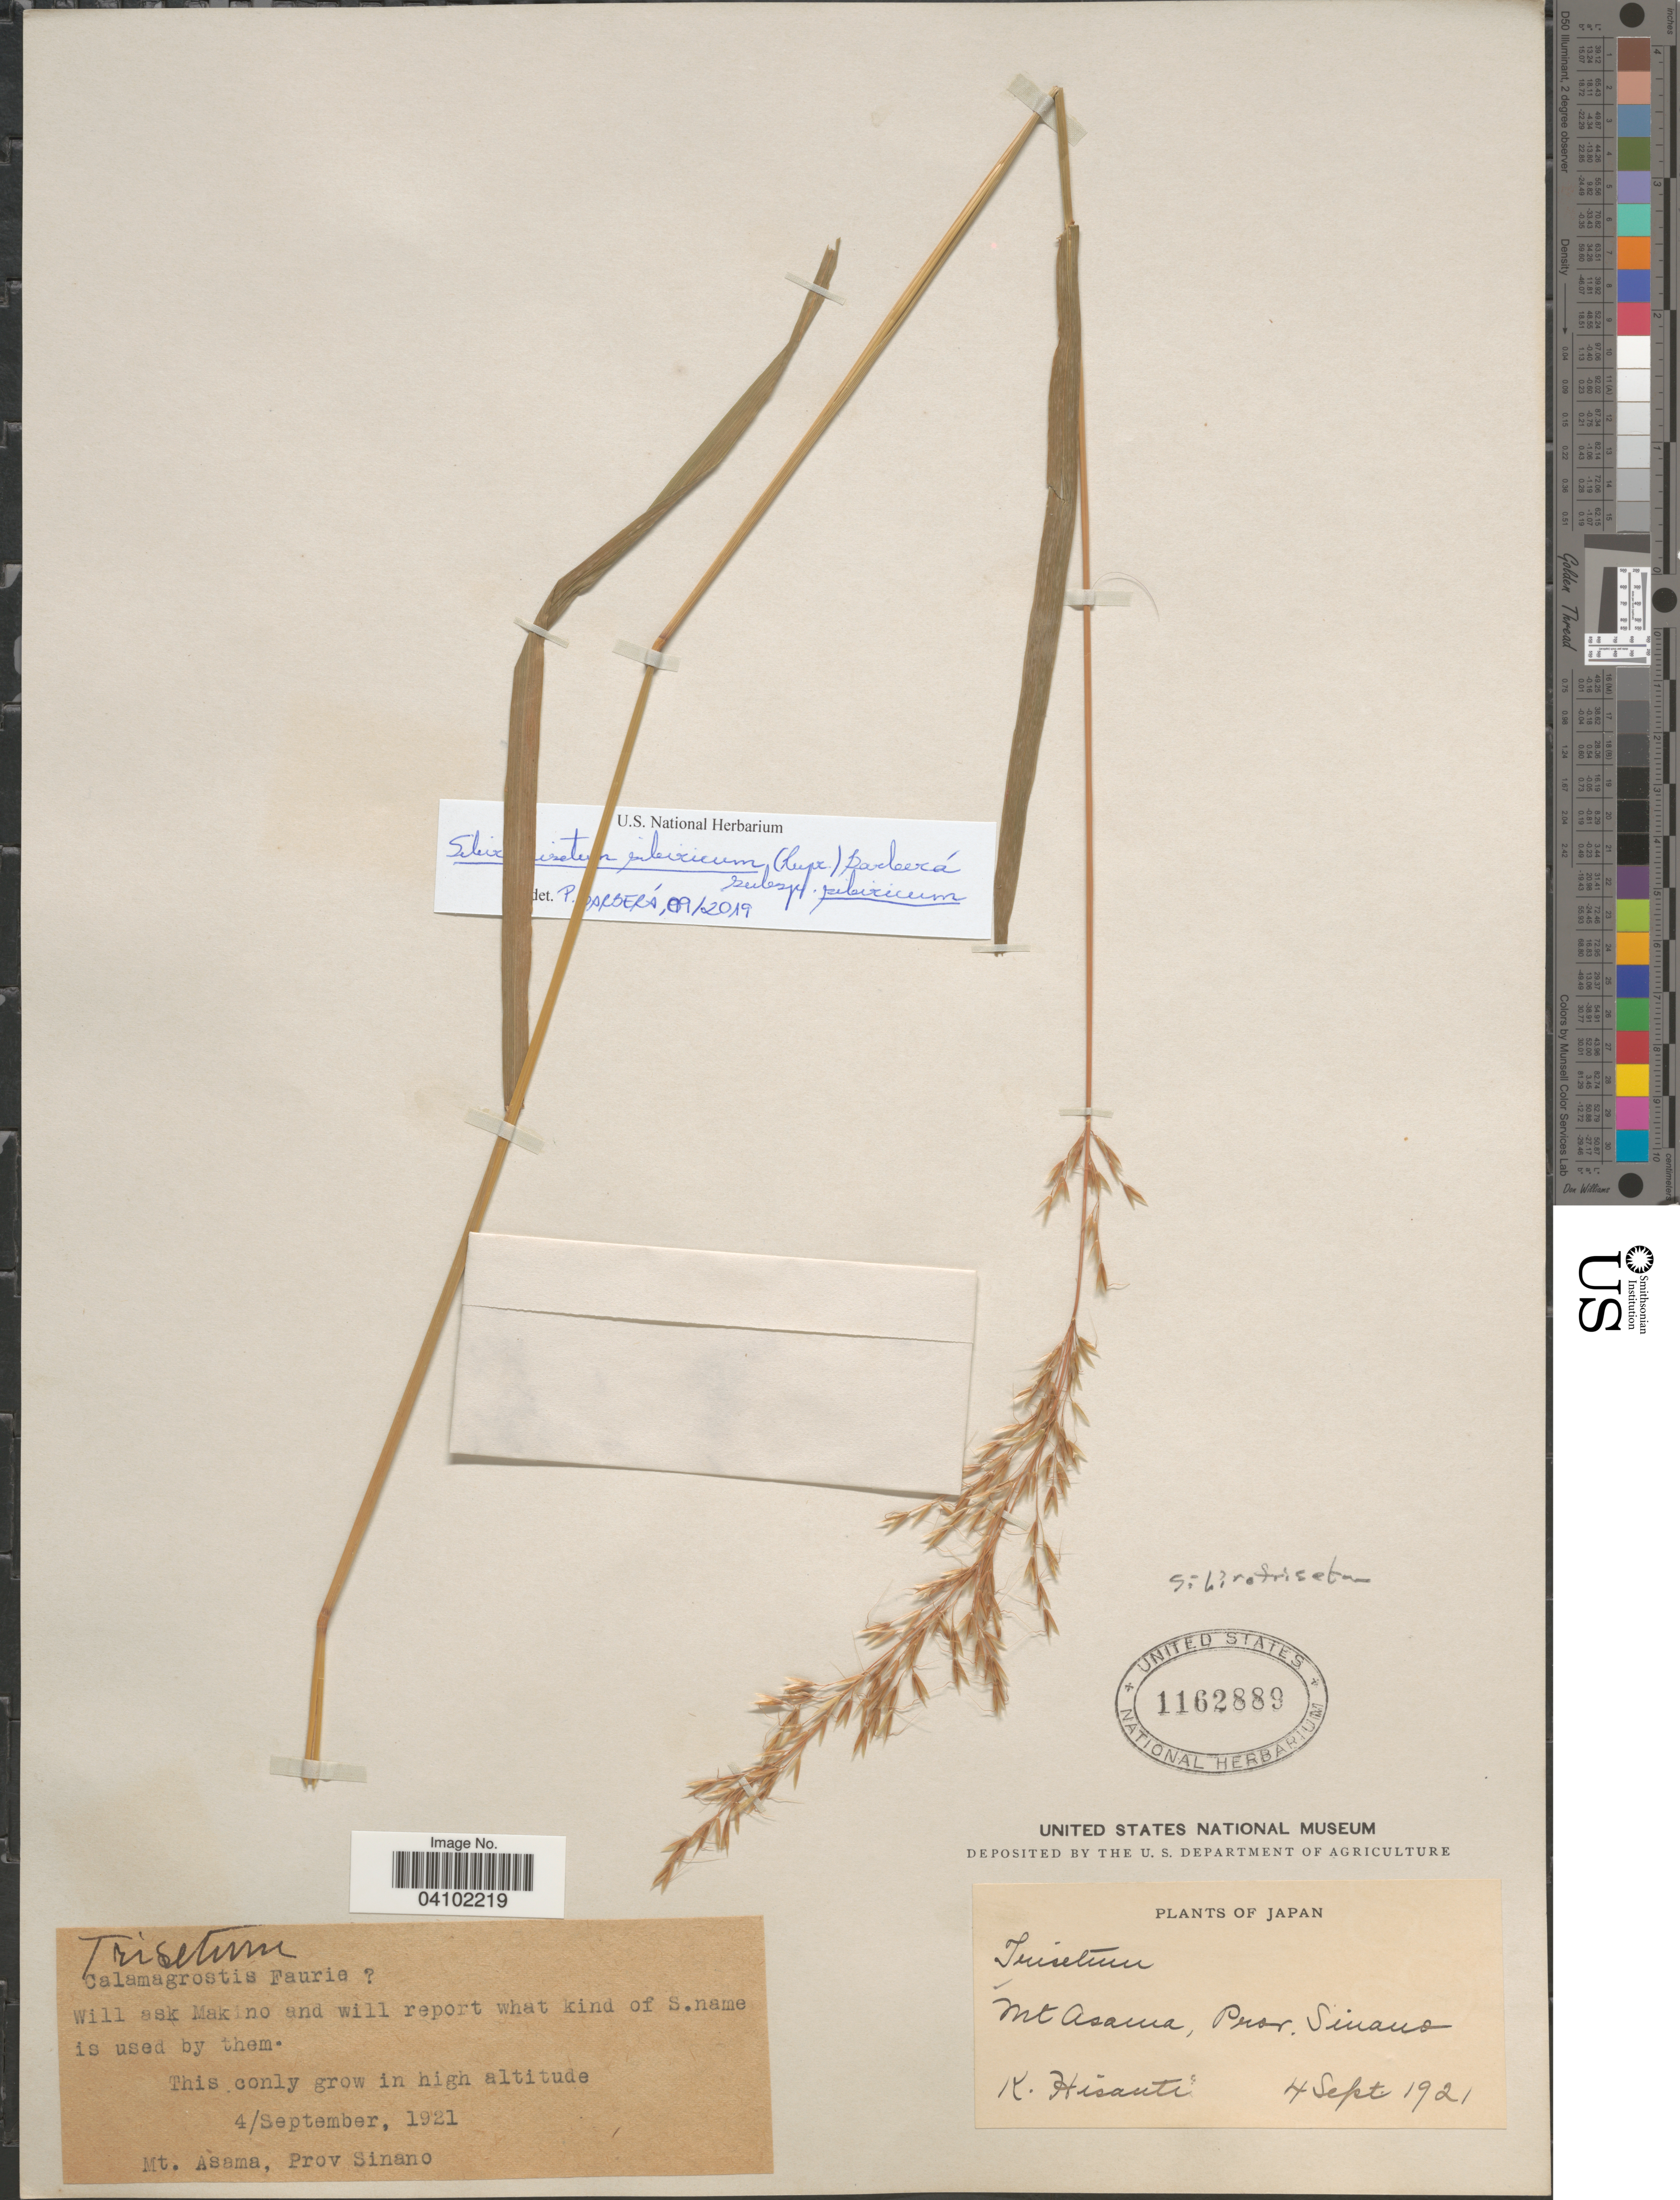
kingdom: Plantae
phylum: Tracheophyta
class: Liliopsida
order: Poales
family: Poaceae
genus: Sibirotrisetum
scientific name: Sibirotrisetum sibiricum (Rupr.) P. Barberá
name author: (Rupr.) Barberá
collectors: K. Hisauti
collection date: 1921-09-04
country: Japan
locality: Mt. Asama, Prov Sinano.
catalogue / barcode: US 1162889